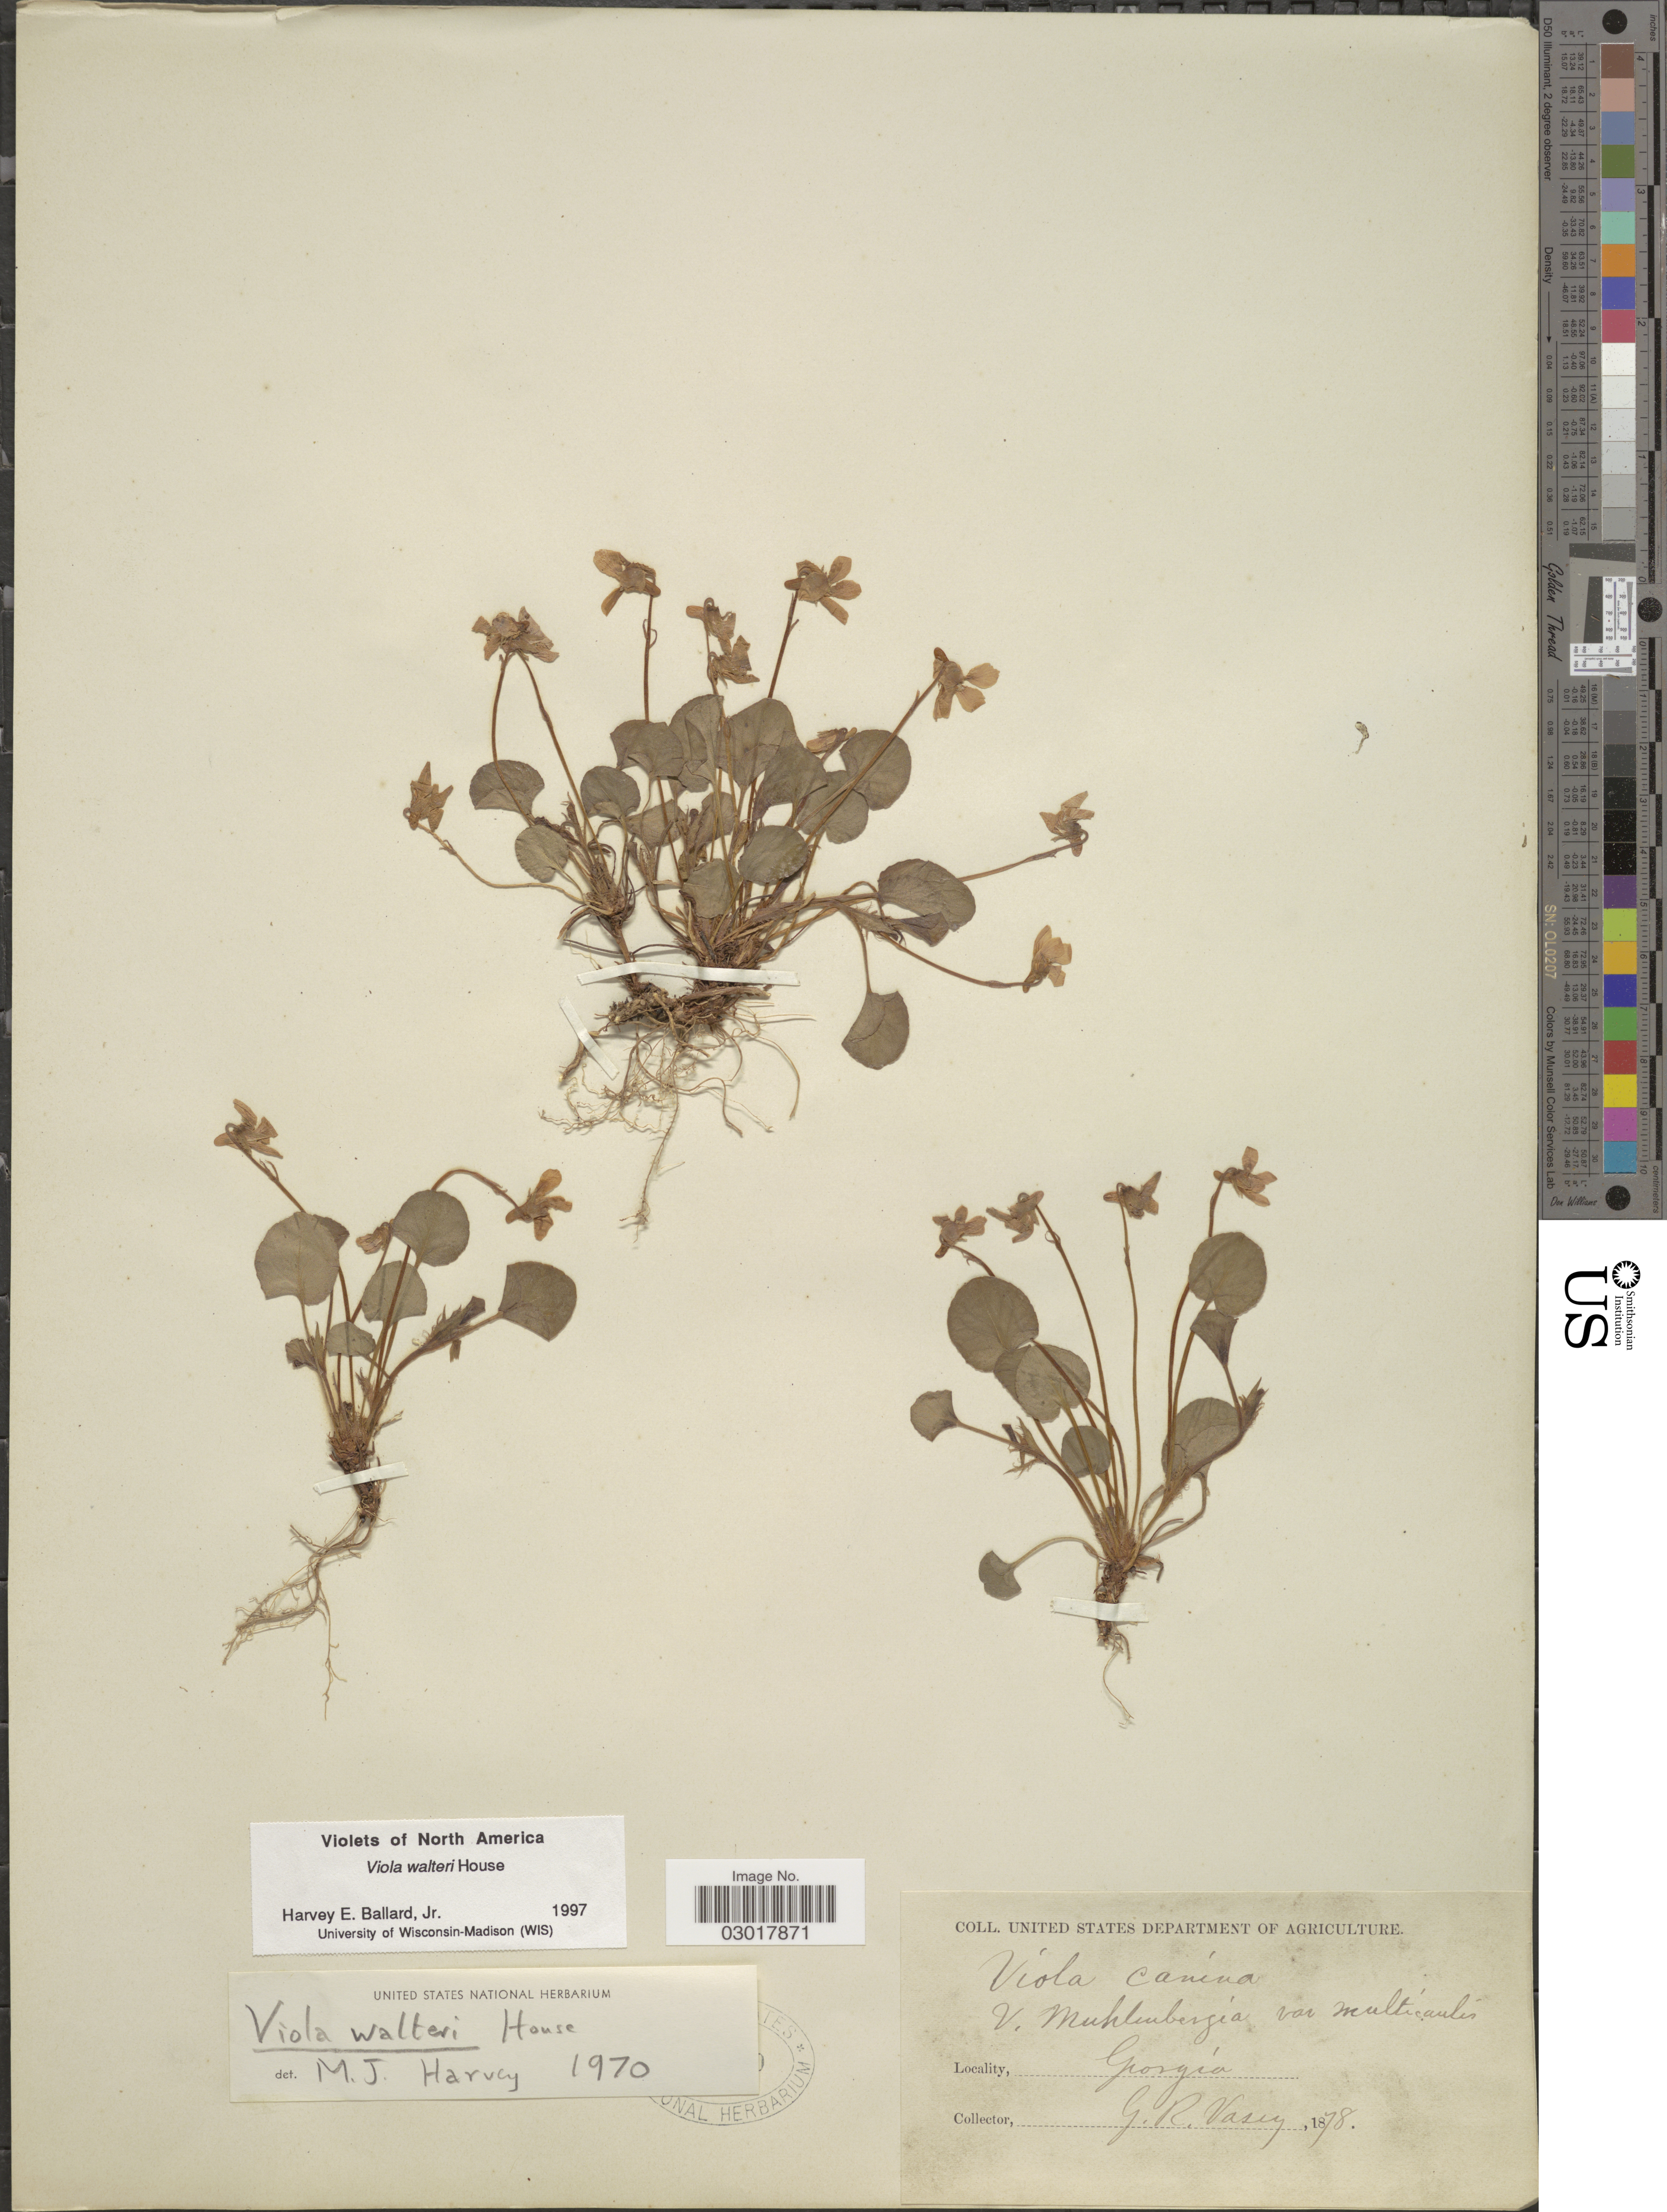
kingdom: Plantae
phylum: Tracheophyta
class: Magnoliopsida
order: Malpighiales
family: Violaceae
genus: Viola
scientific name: Viola walteri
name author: House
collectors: G. R. Vasey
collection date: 1878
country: United States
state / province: Georgia